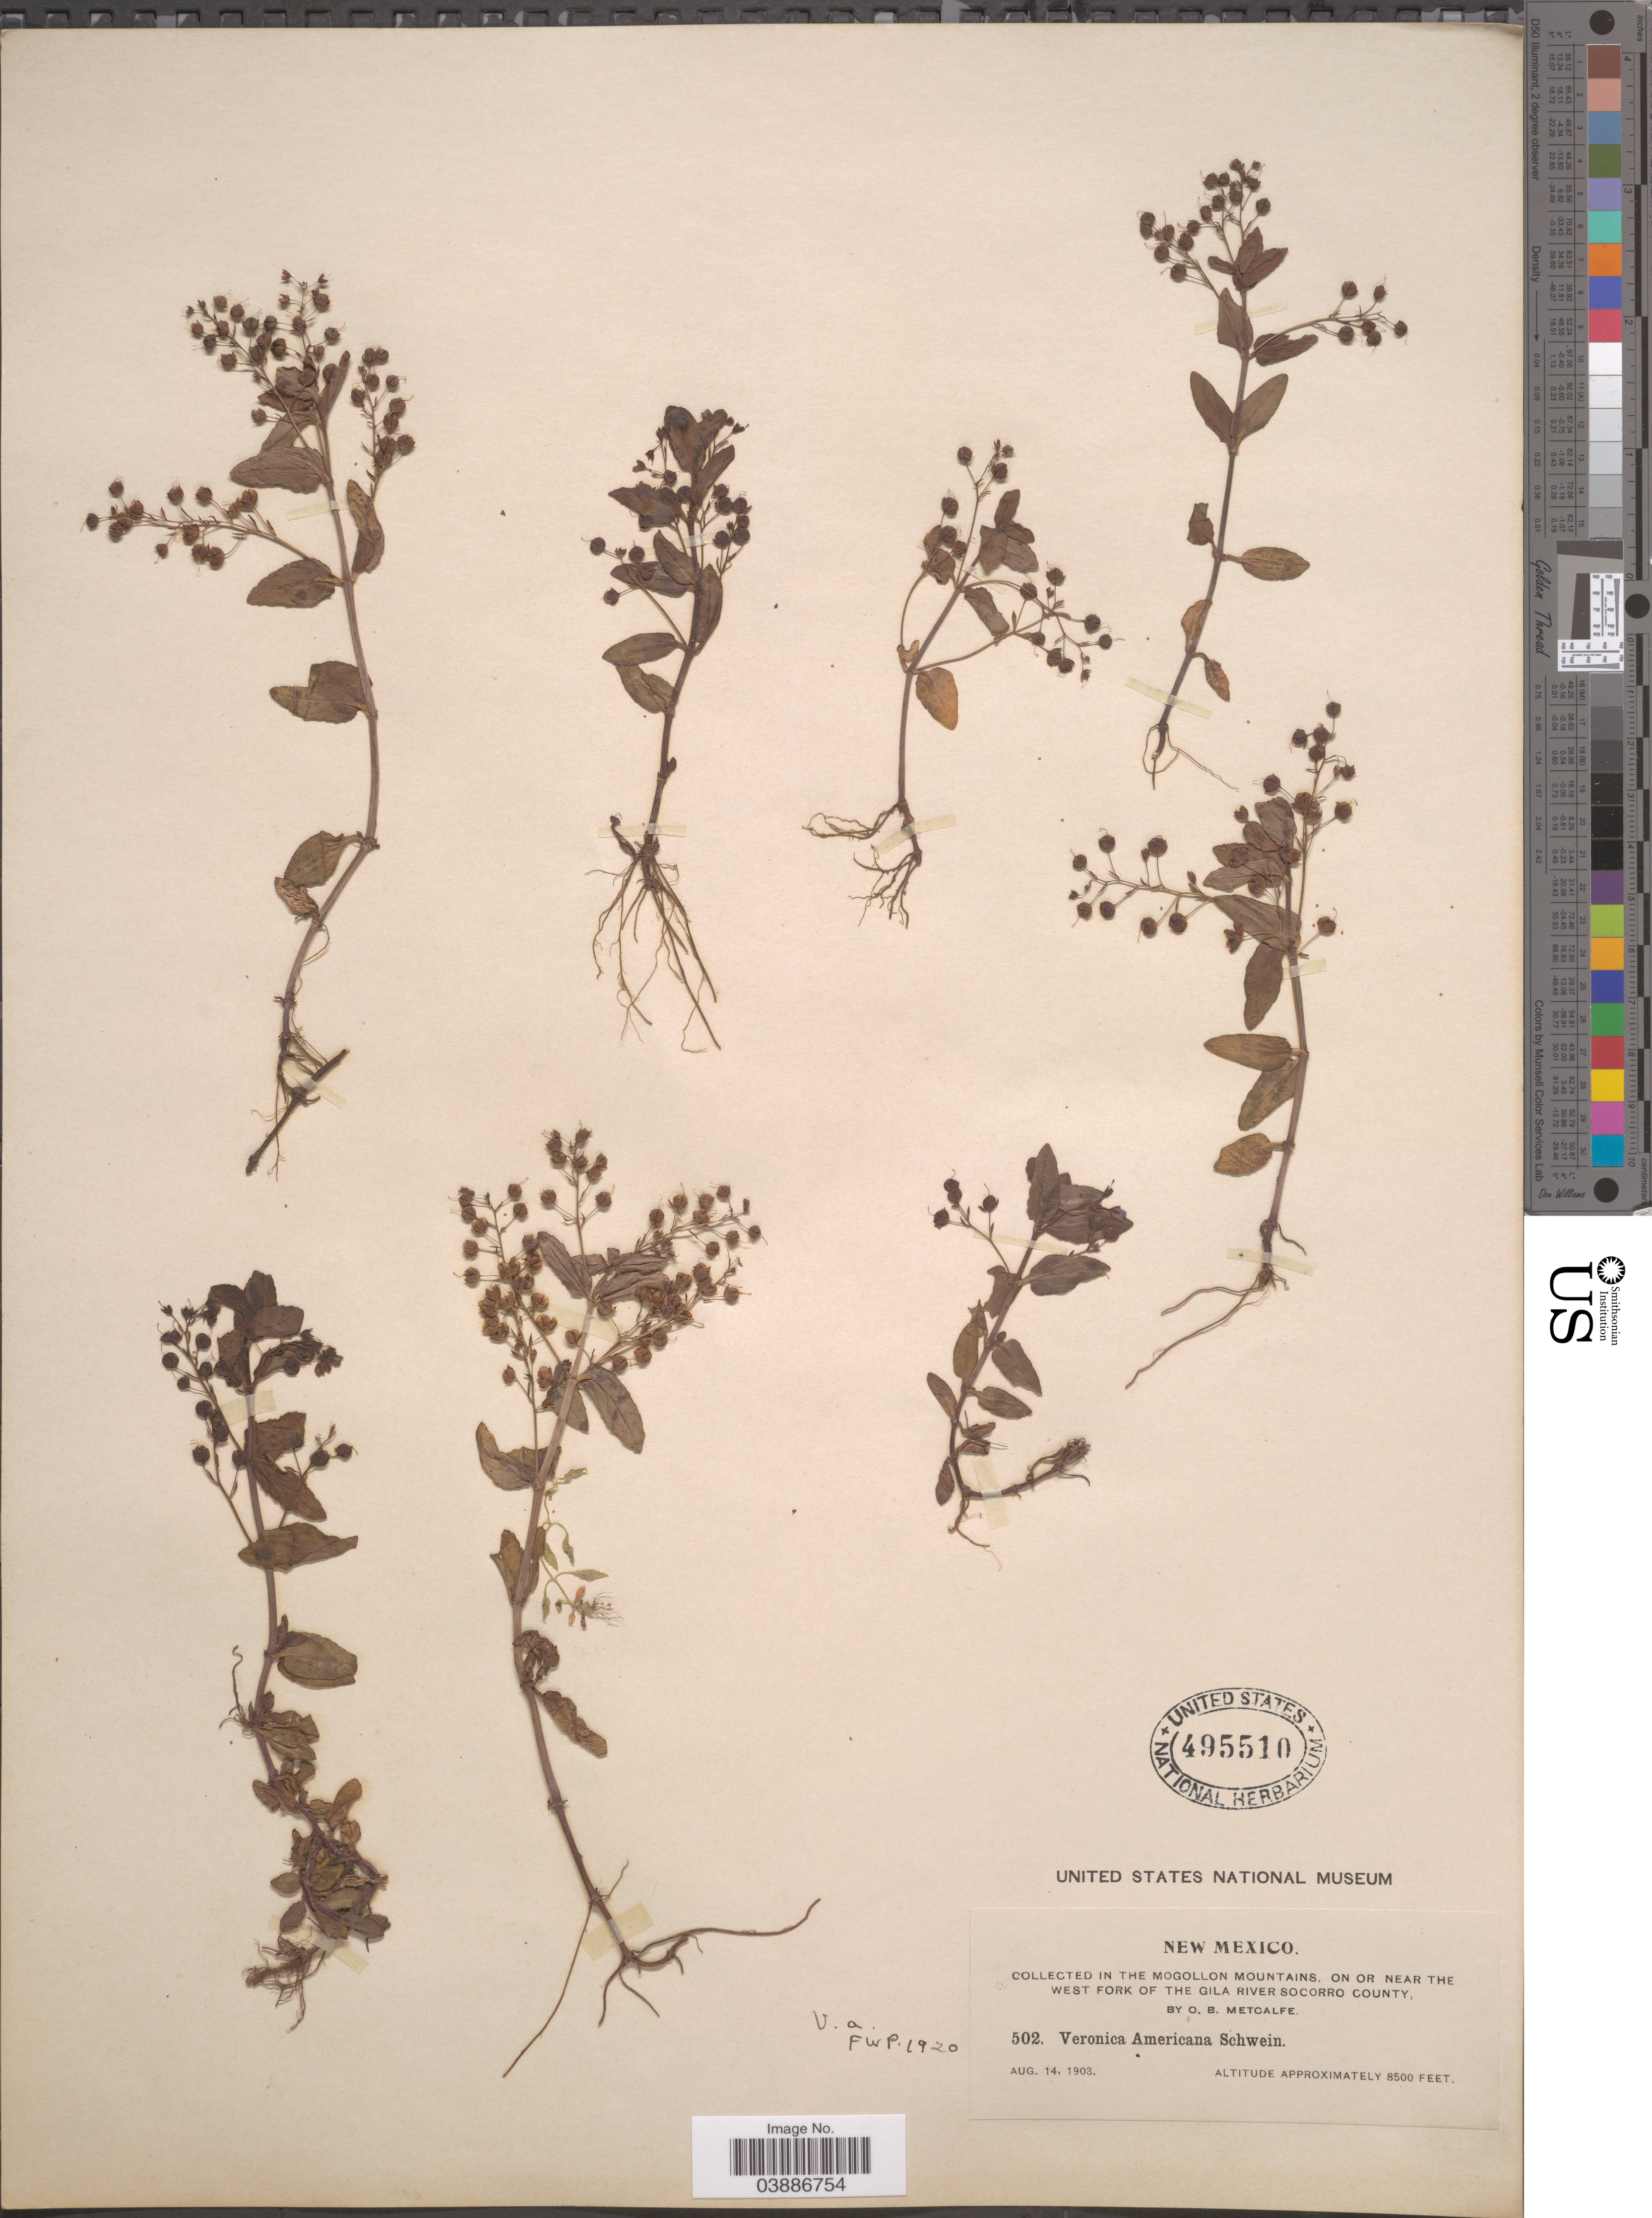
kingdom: Plantae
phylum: Tracheophyta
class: Magnoliopsida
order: Lamiales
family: Plantaginaceae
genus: Veronica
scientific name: Veronica americana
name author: Schwein. ex Benth.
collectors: O. B. Metcalfe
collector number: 502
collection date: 1903-08-14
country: United States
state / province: New Mexico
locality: In the Mogollon Mountains, on or near the West Fork of the Gila River Socorro County.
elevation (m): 2591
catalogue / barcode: US 495510